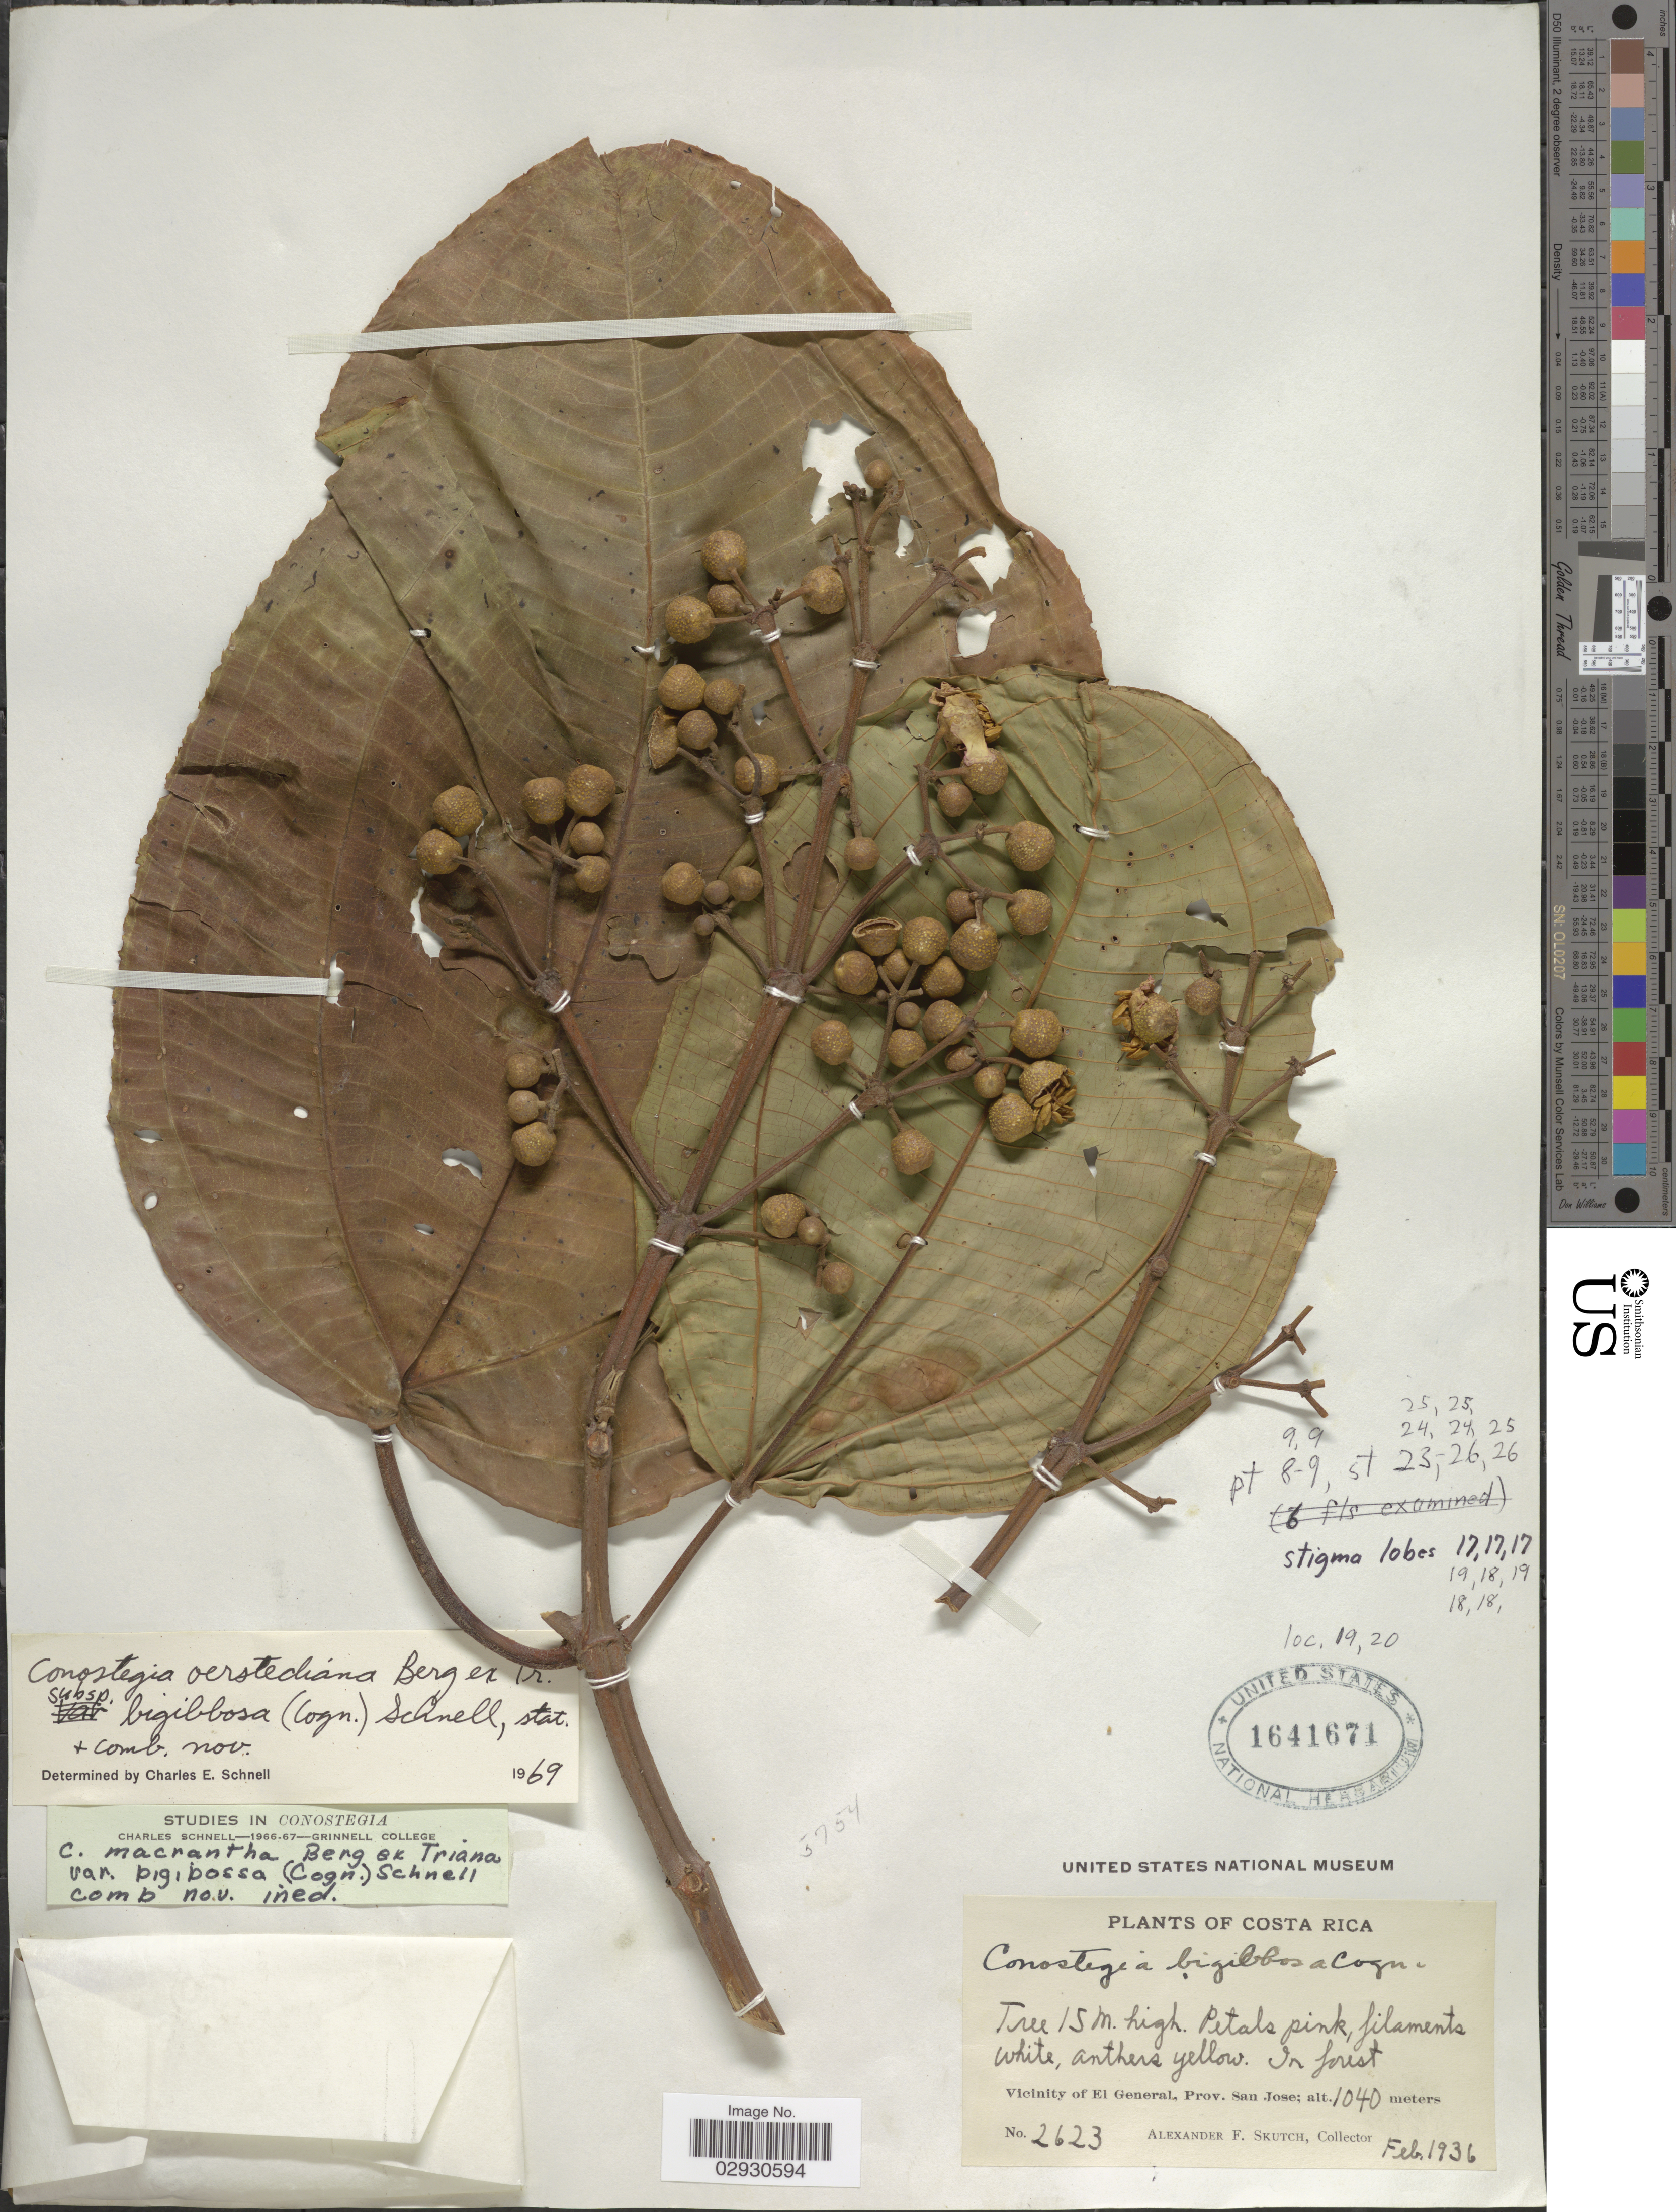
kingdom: Plantae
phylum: Tracheophyta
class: Magnoliopsida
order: Myrtales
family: Melastomataceae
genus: Conostegia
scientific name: Conostegia bigibbosa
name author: Cogn.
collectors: A. F. Skutch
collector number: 2623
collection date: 1936-02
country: Costa Rica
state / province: San José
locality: Vicinity of El General.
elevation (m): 1040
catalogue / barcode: US 1641671